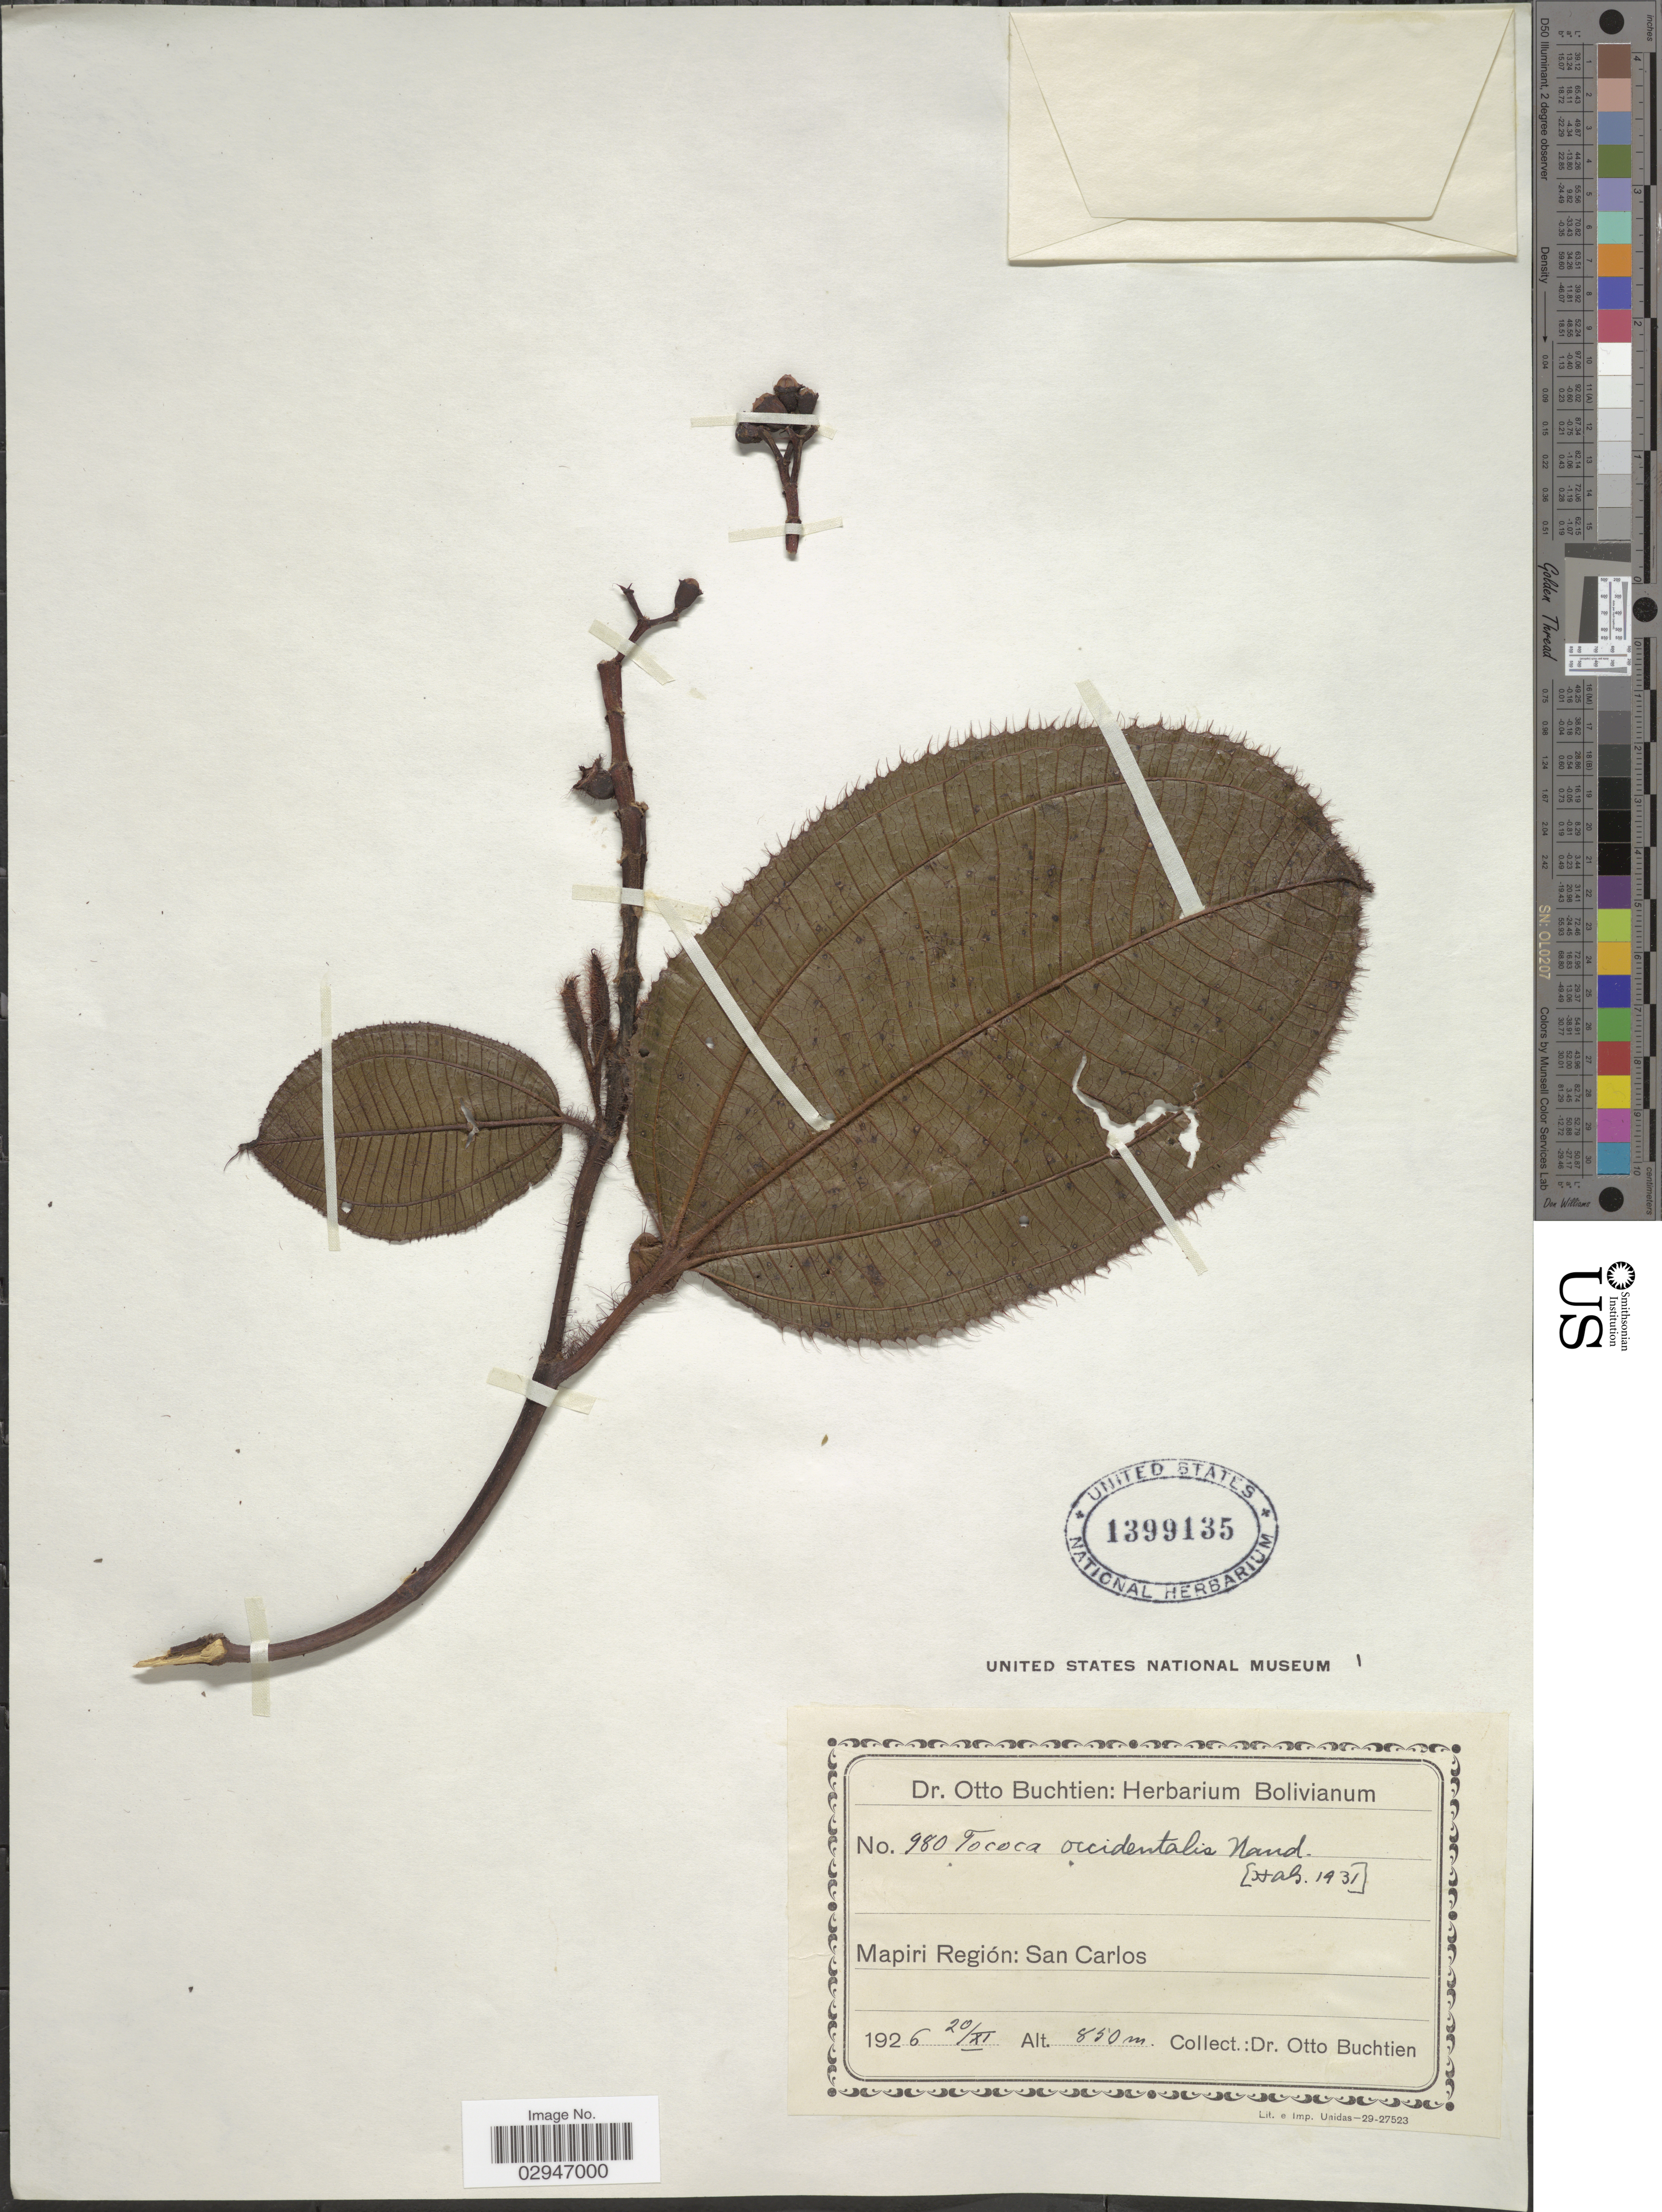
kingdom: Plantae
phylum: Tracheophyta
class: Magnoliopsida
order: Myrtales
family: Melastomataceae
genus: Tococa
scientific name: Tococa occidentalis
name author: Naudin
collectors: O. Buchtien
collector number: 980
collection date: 1926-11-20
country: Bolivia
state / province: La Paz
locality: Mapiri Región: San Carlos.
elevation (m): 850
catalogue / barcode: US 1399135